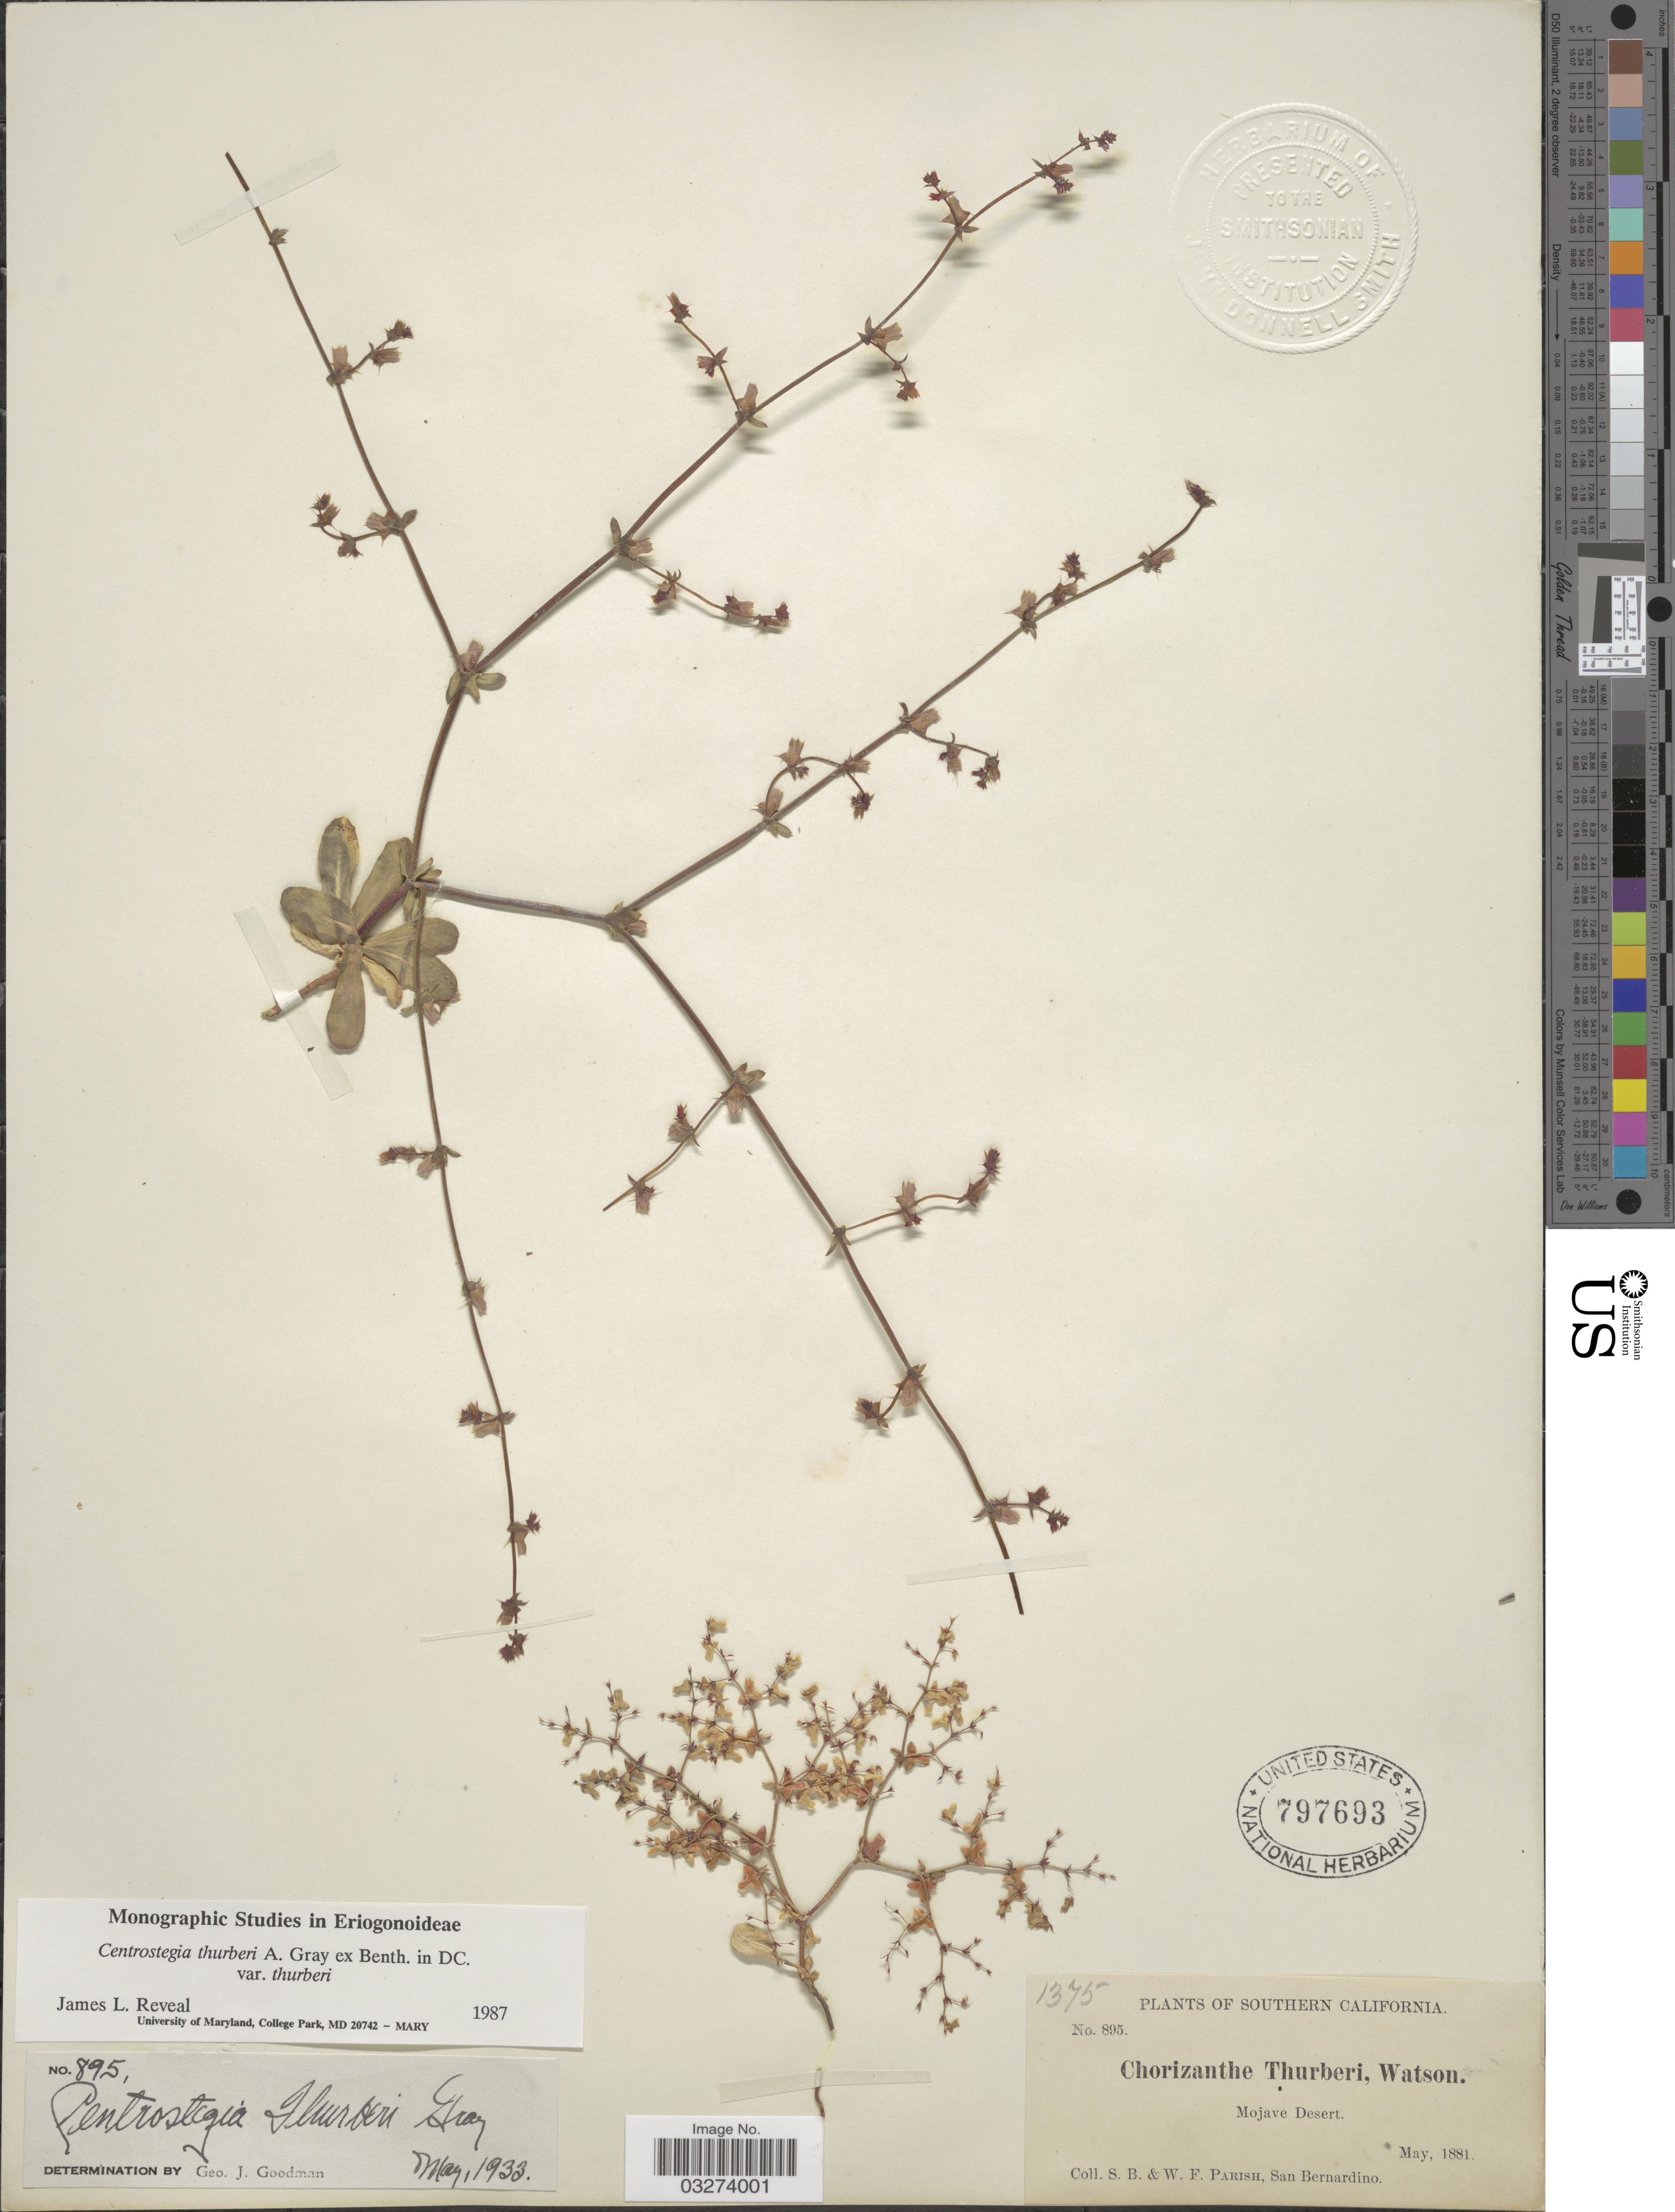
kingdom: Plantae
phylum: Tracheophyta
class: Magnoliopsida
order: Caryophyllales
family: Polygonaceae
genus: Centrostegia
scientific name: Centrostegia thurberi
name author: A. Gray ex Benth.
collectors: S. B. Parish & W. F. Parish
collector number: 1375?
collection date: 1881-05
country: United States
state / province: California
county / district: San Bernardino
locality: Southern California. Mojave Desert.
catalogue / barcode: US 797693